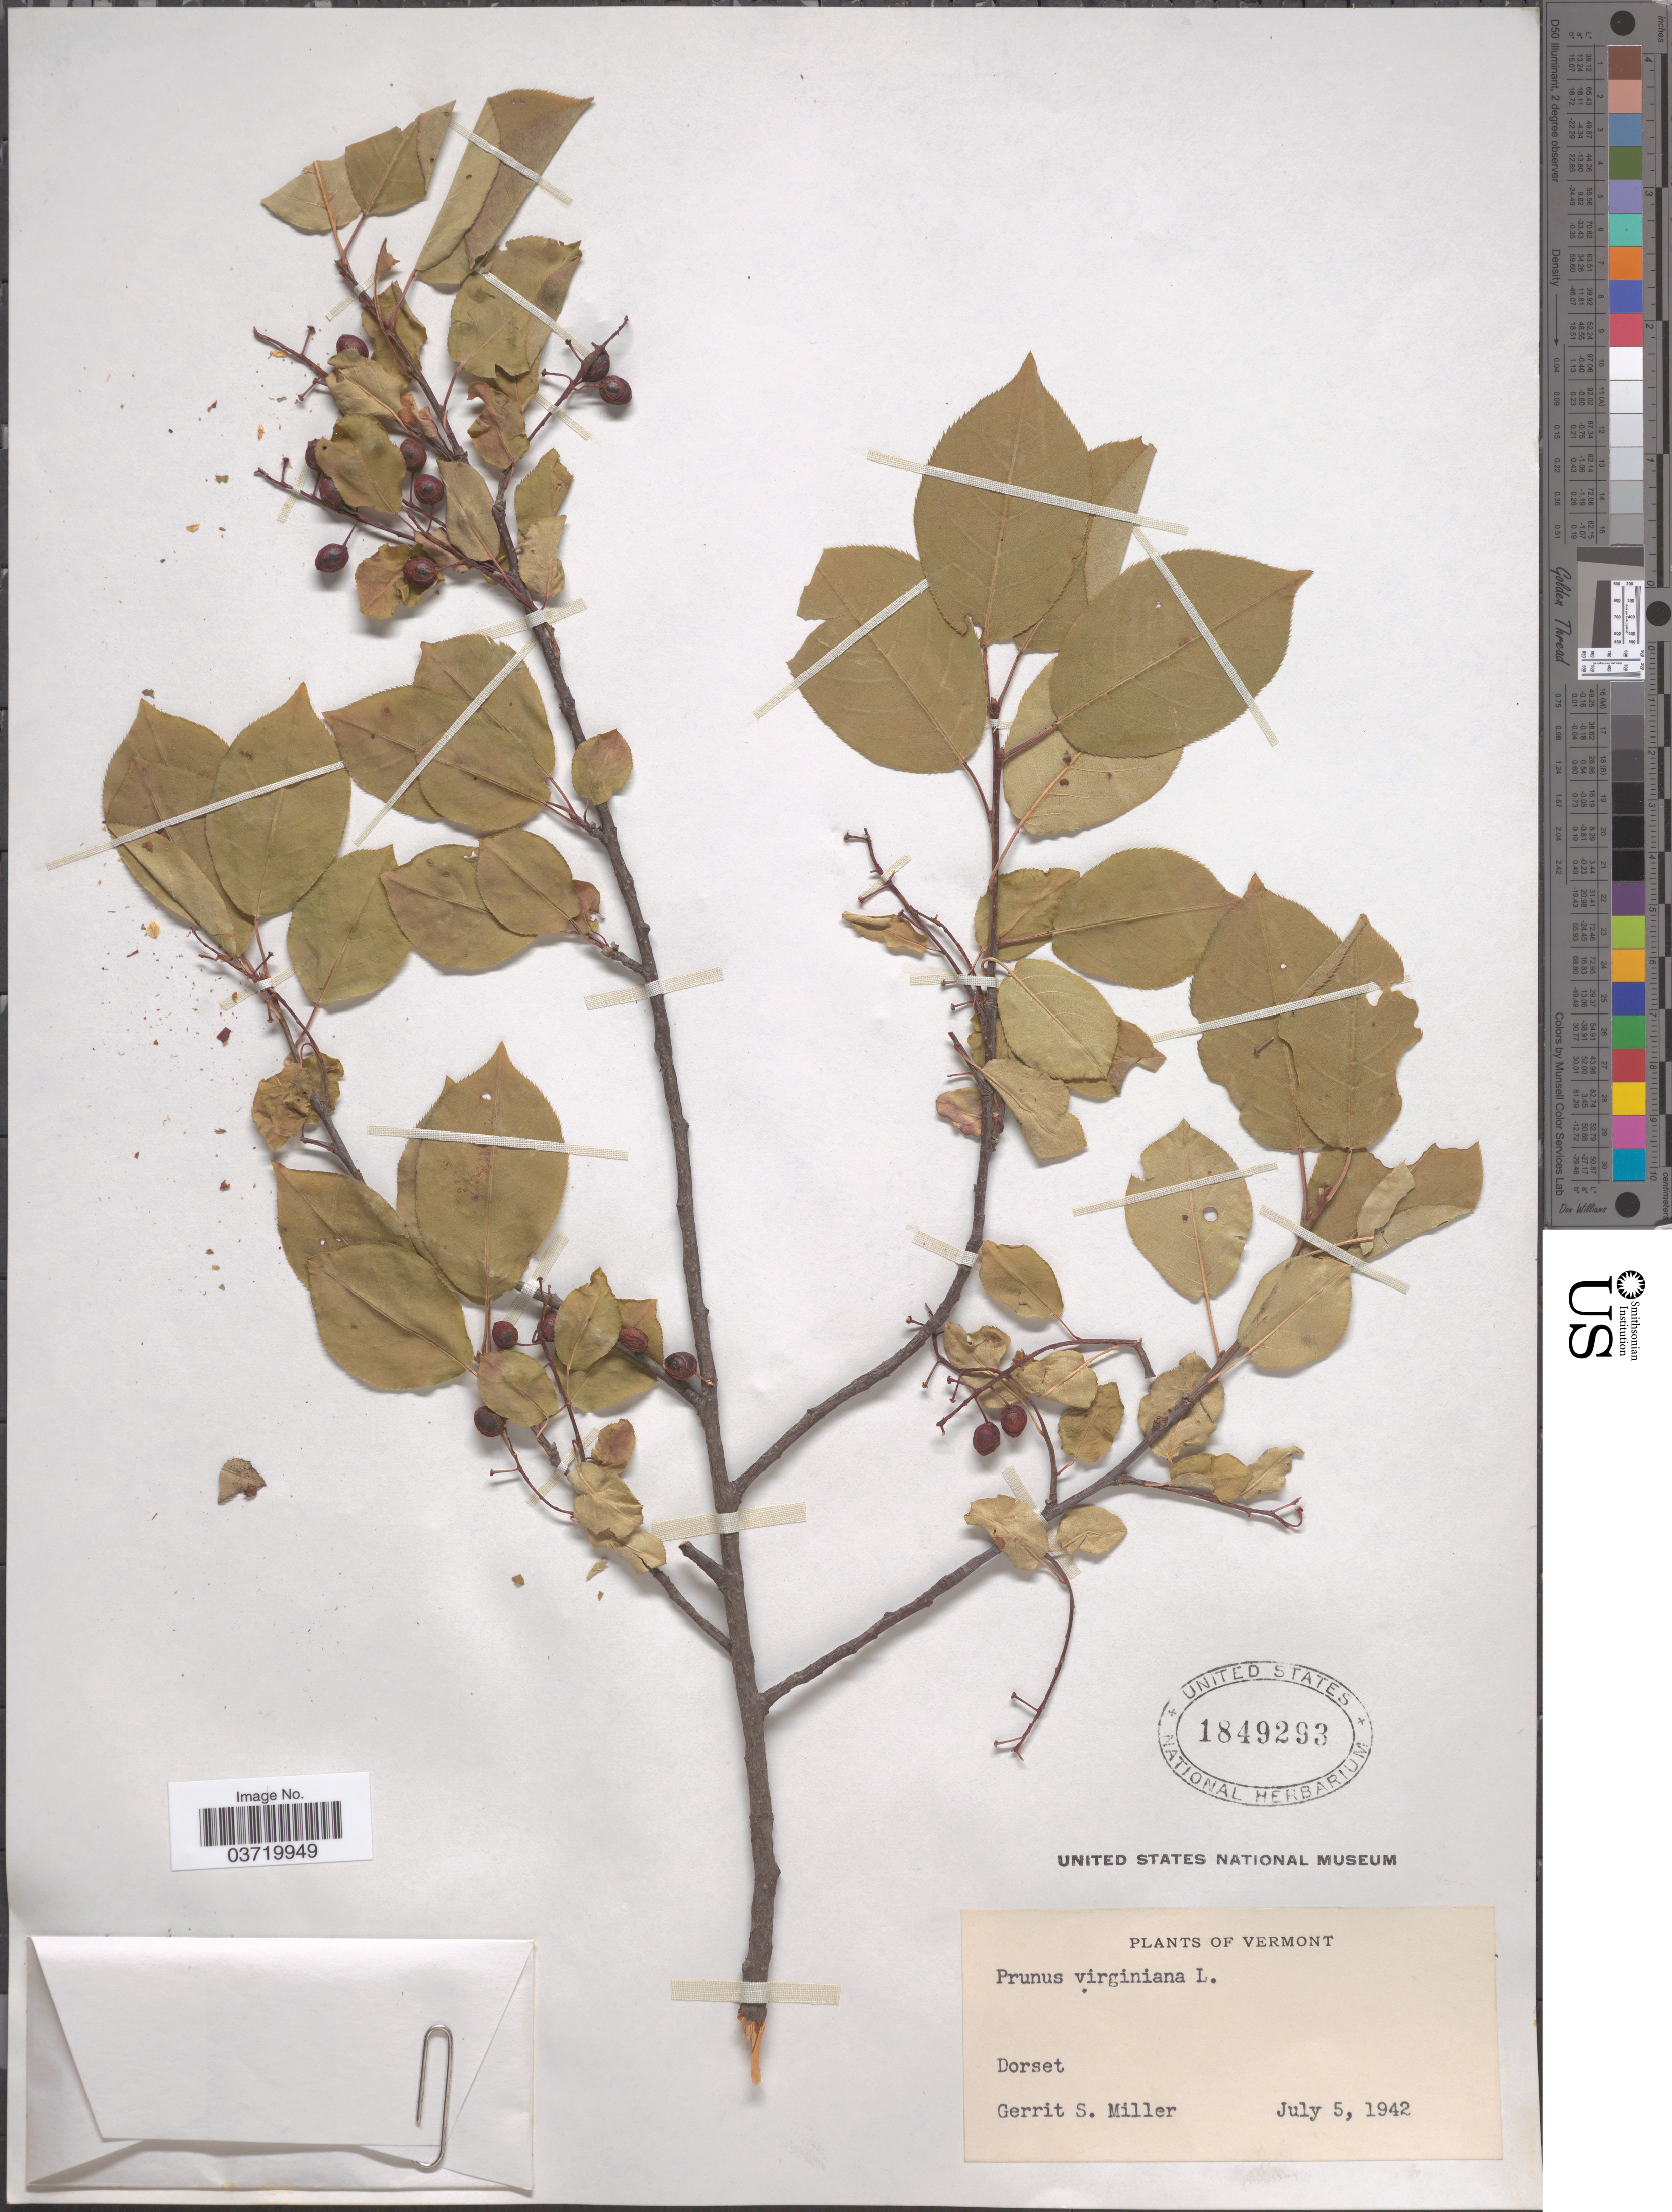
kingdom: Plantae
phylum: Tracheophyta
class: Magnoliopsida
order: Rosales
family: Rosaceae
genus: Prunus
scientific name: Prunus virginiana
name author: L.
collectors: G. S. Miller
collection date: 1942-07-05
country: United States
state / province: Vermont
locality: Dorset.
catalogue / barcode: US 1849293